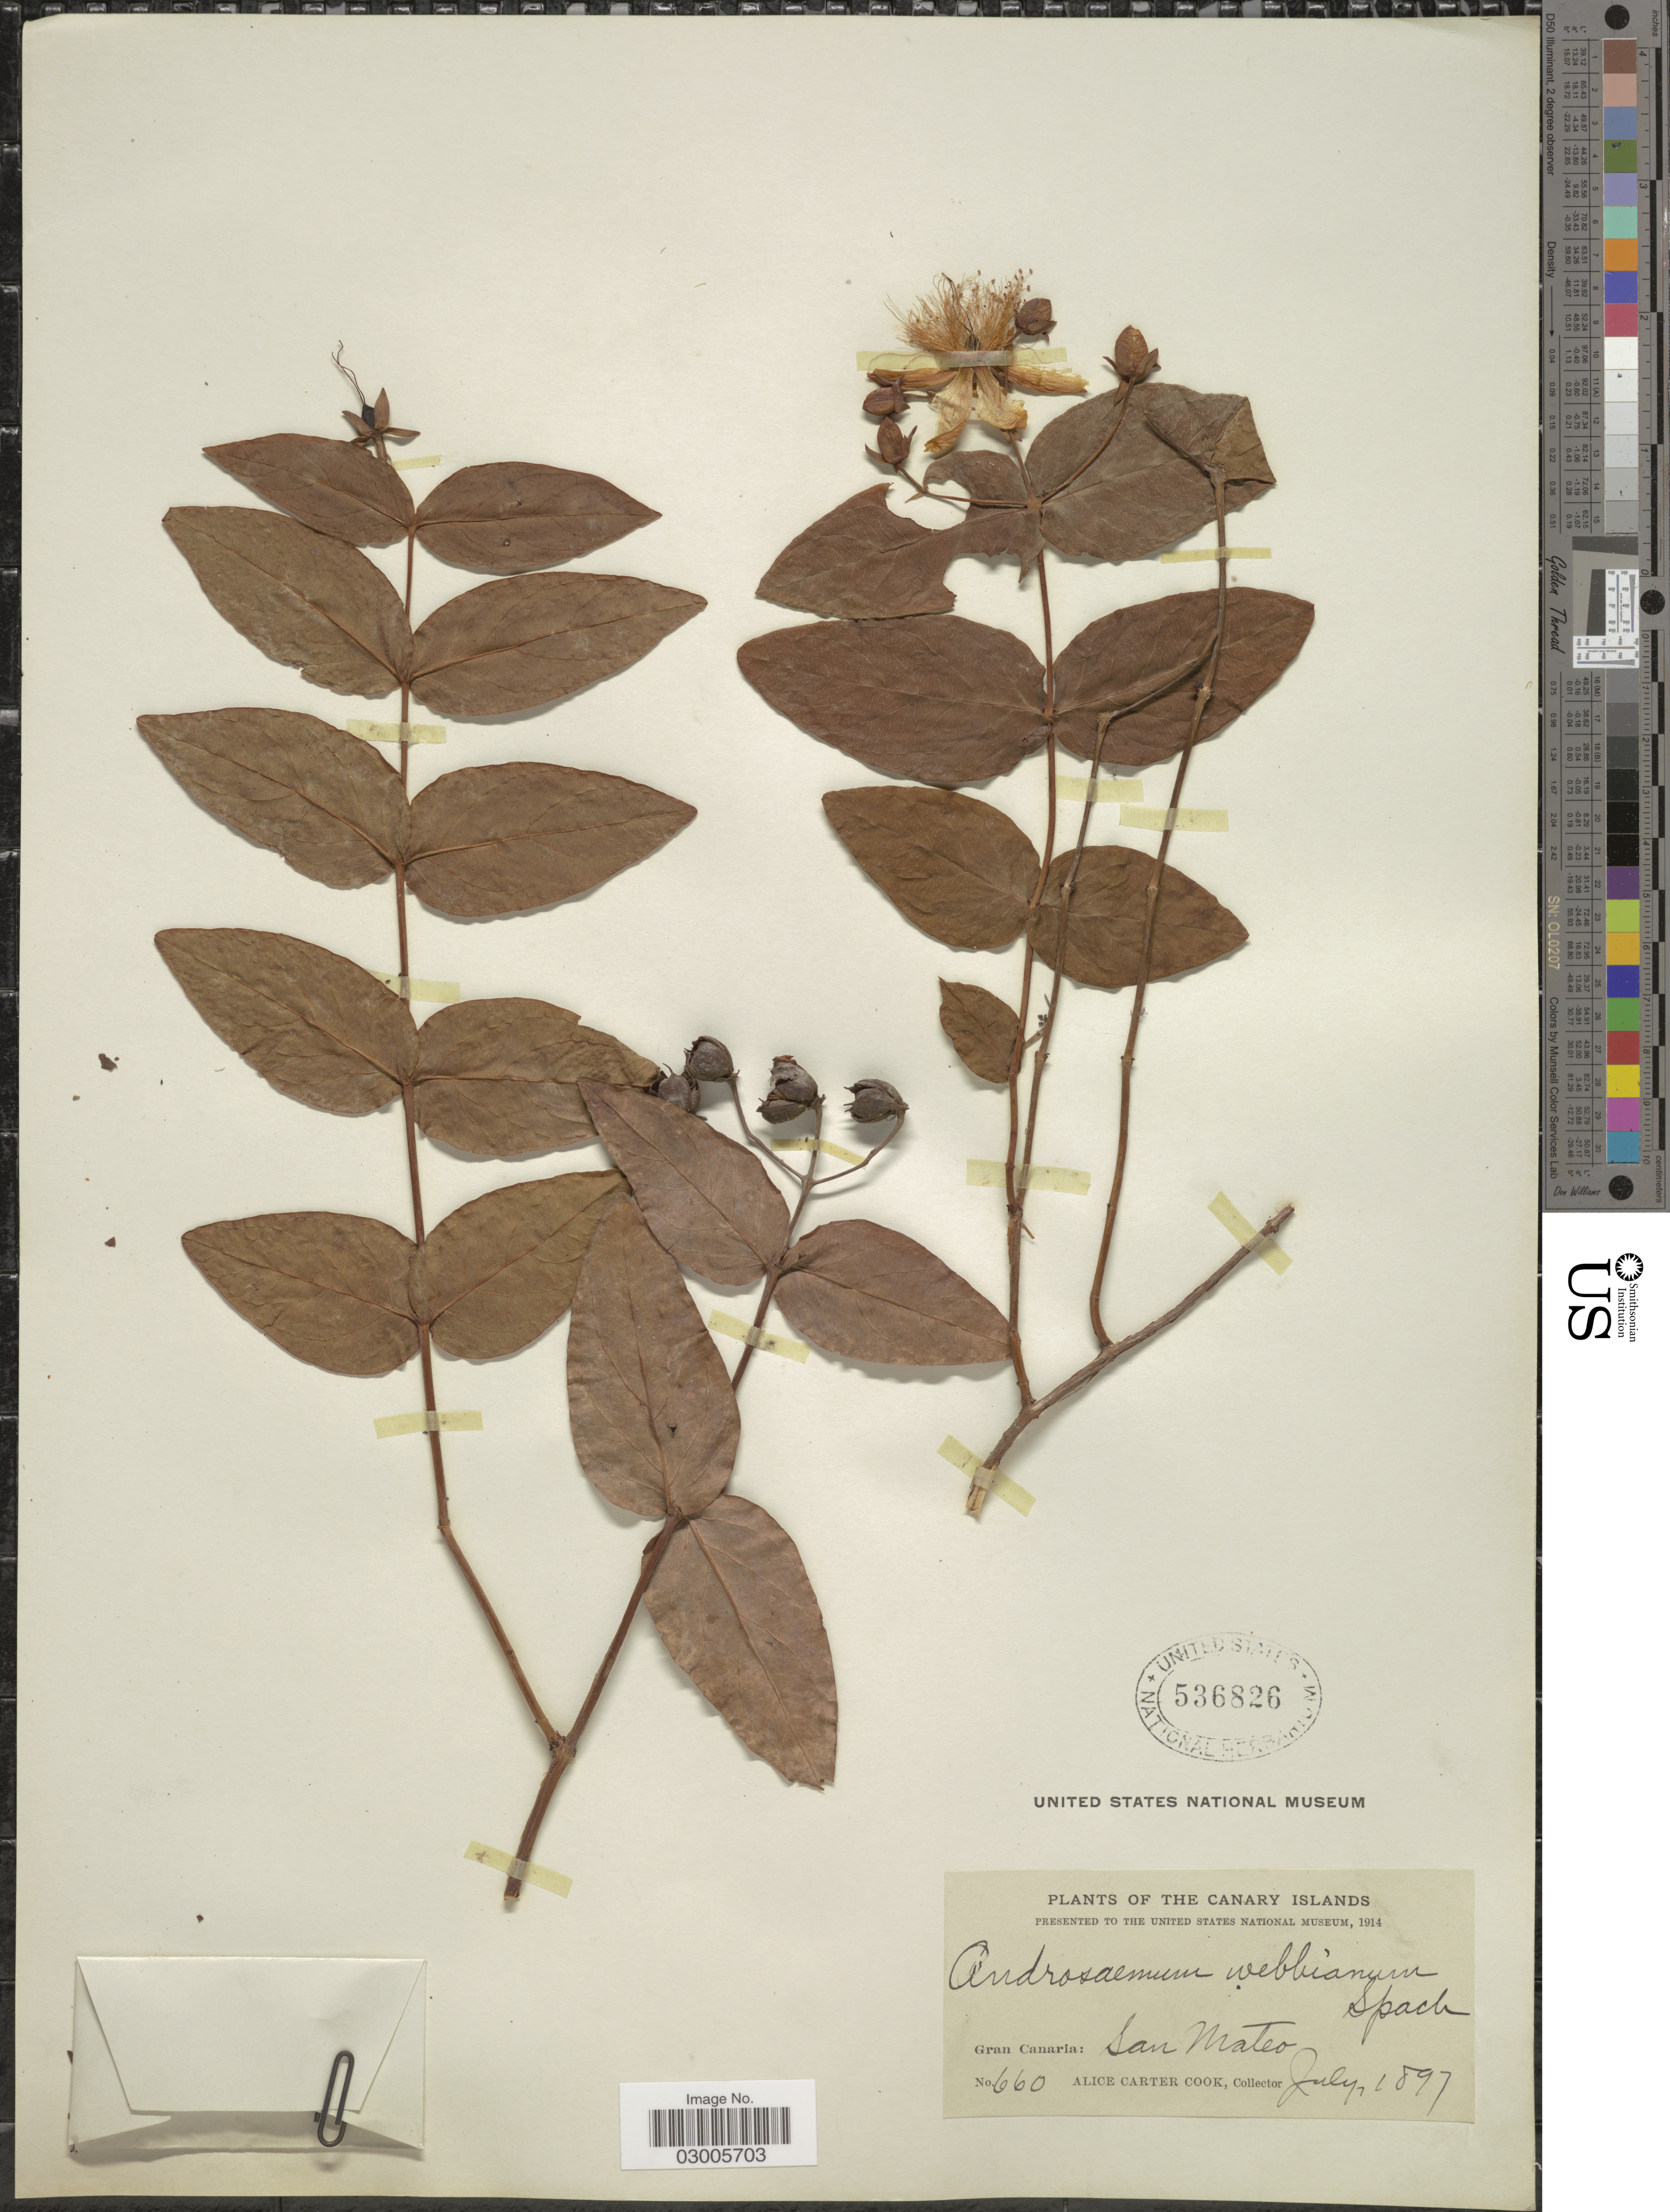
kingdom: Plantae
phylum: Tracheophyta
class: Magnoliopsida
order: Malpighiales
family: Hypericaceae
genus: Hypericum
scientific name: Hypericum grandifolium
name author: Choisy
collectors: Alice C. Cook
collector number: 660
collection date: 1897-07-01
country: Spain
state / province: Canarias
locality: The Canary Islands, Gran Canaria: San Mateo.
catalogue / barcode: US 536826